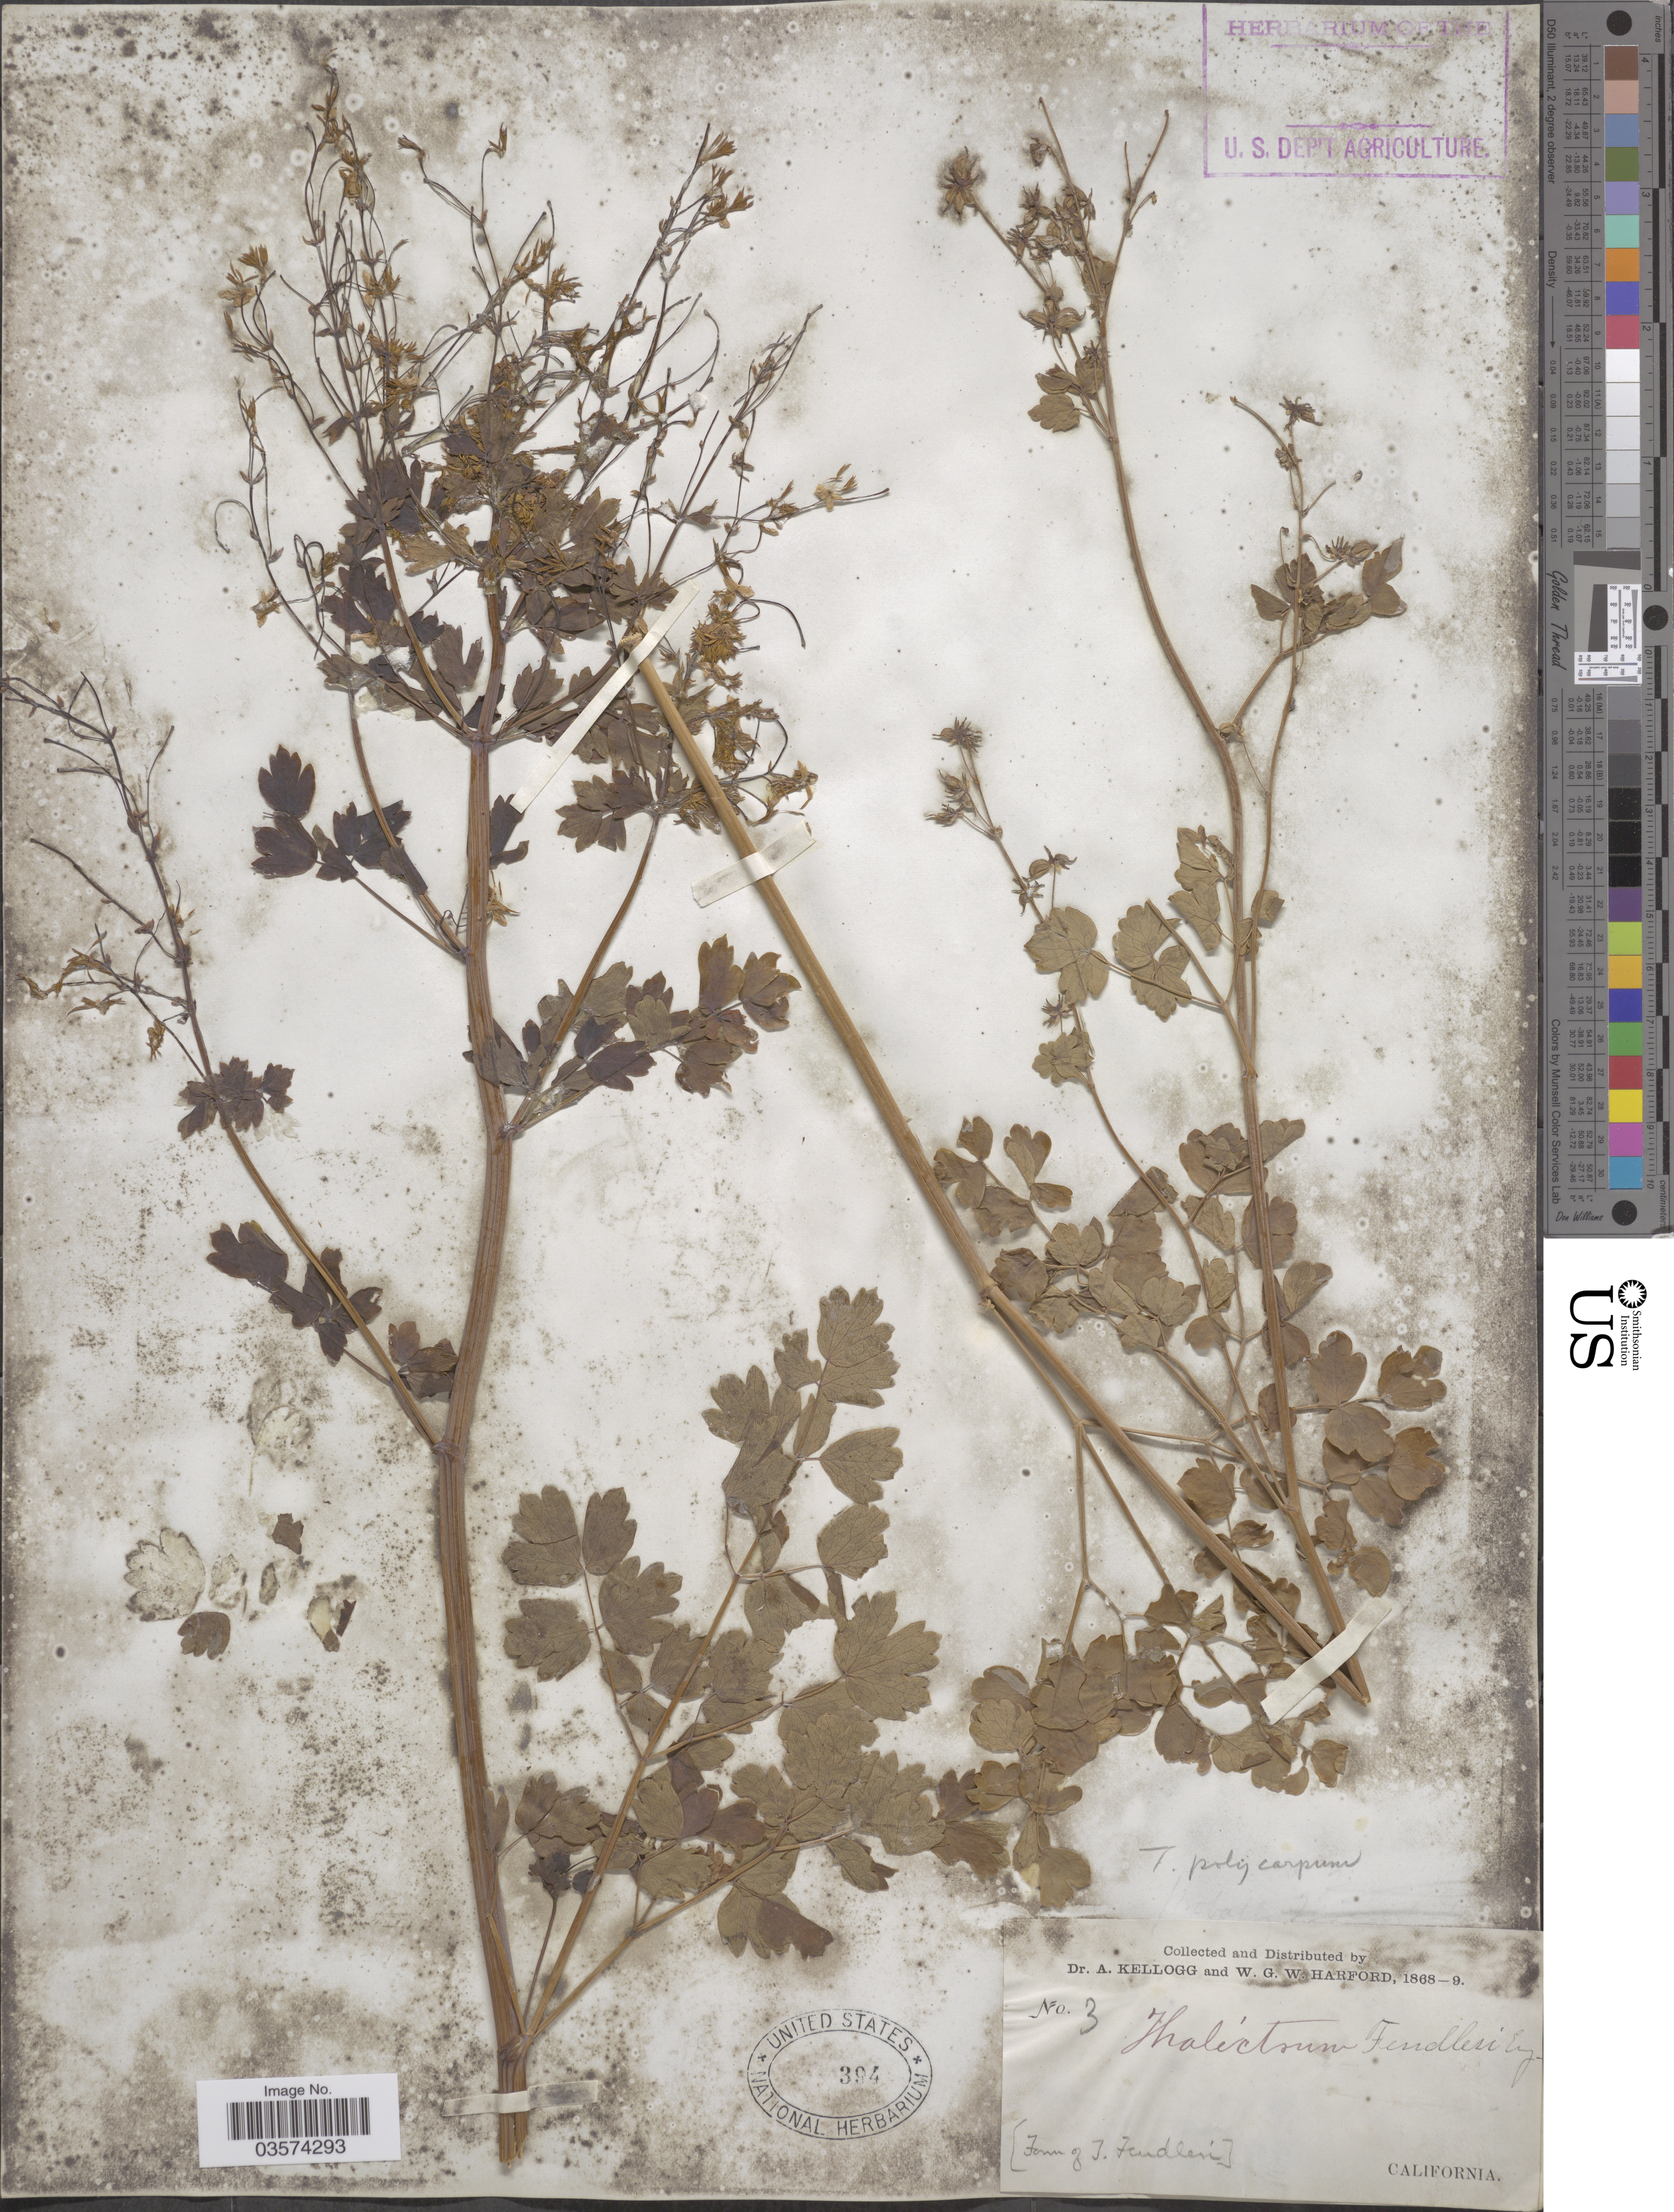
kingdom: Plantae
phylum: Tracheophyta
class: Magnoliopsida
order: Ranunculales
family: Ranunculaceae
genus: Thalictrum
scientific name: Thalictrum polycarpum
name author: (Torr.) S. Watson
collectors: A. Kellogg & W. G. W. Harford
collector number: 3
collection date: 1868/1869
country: United States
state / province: California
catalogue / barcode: US 394